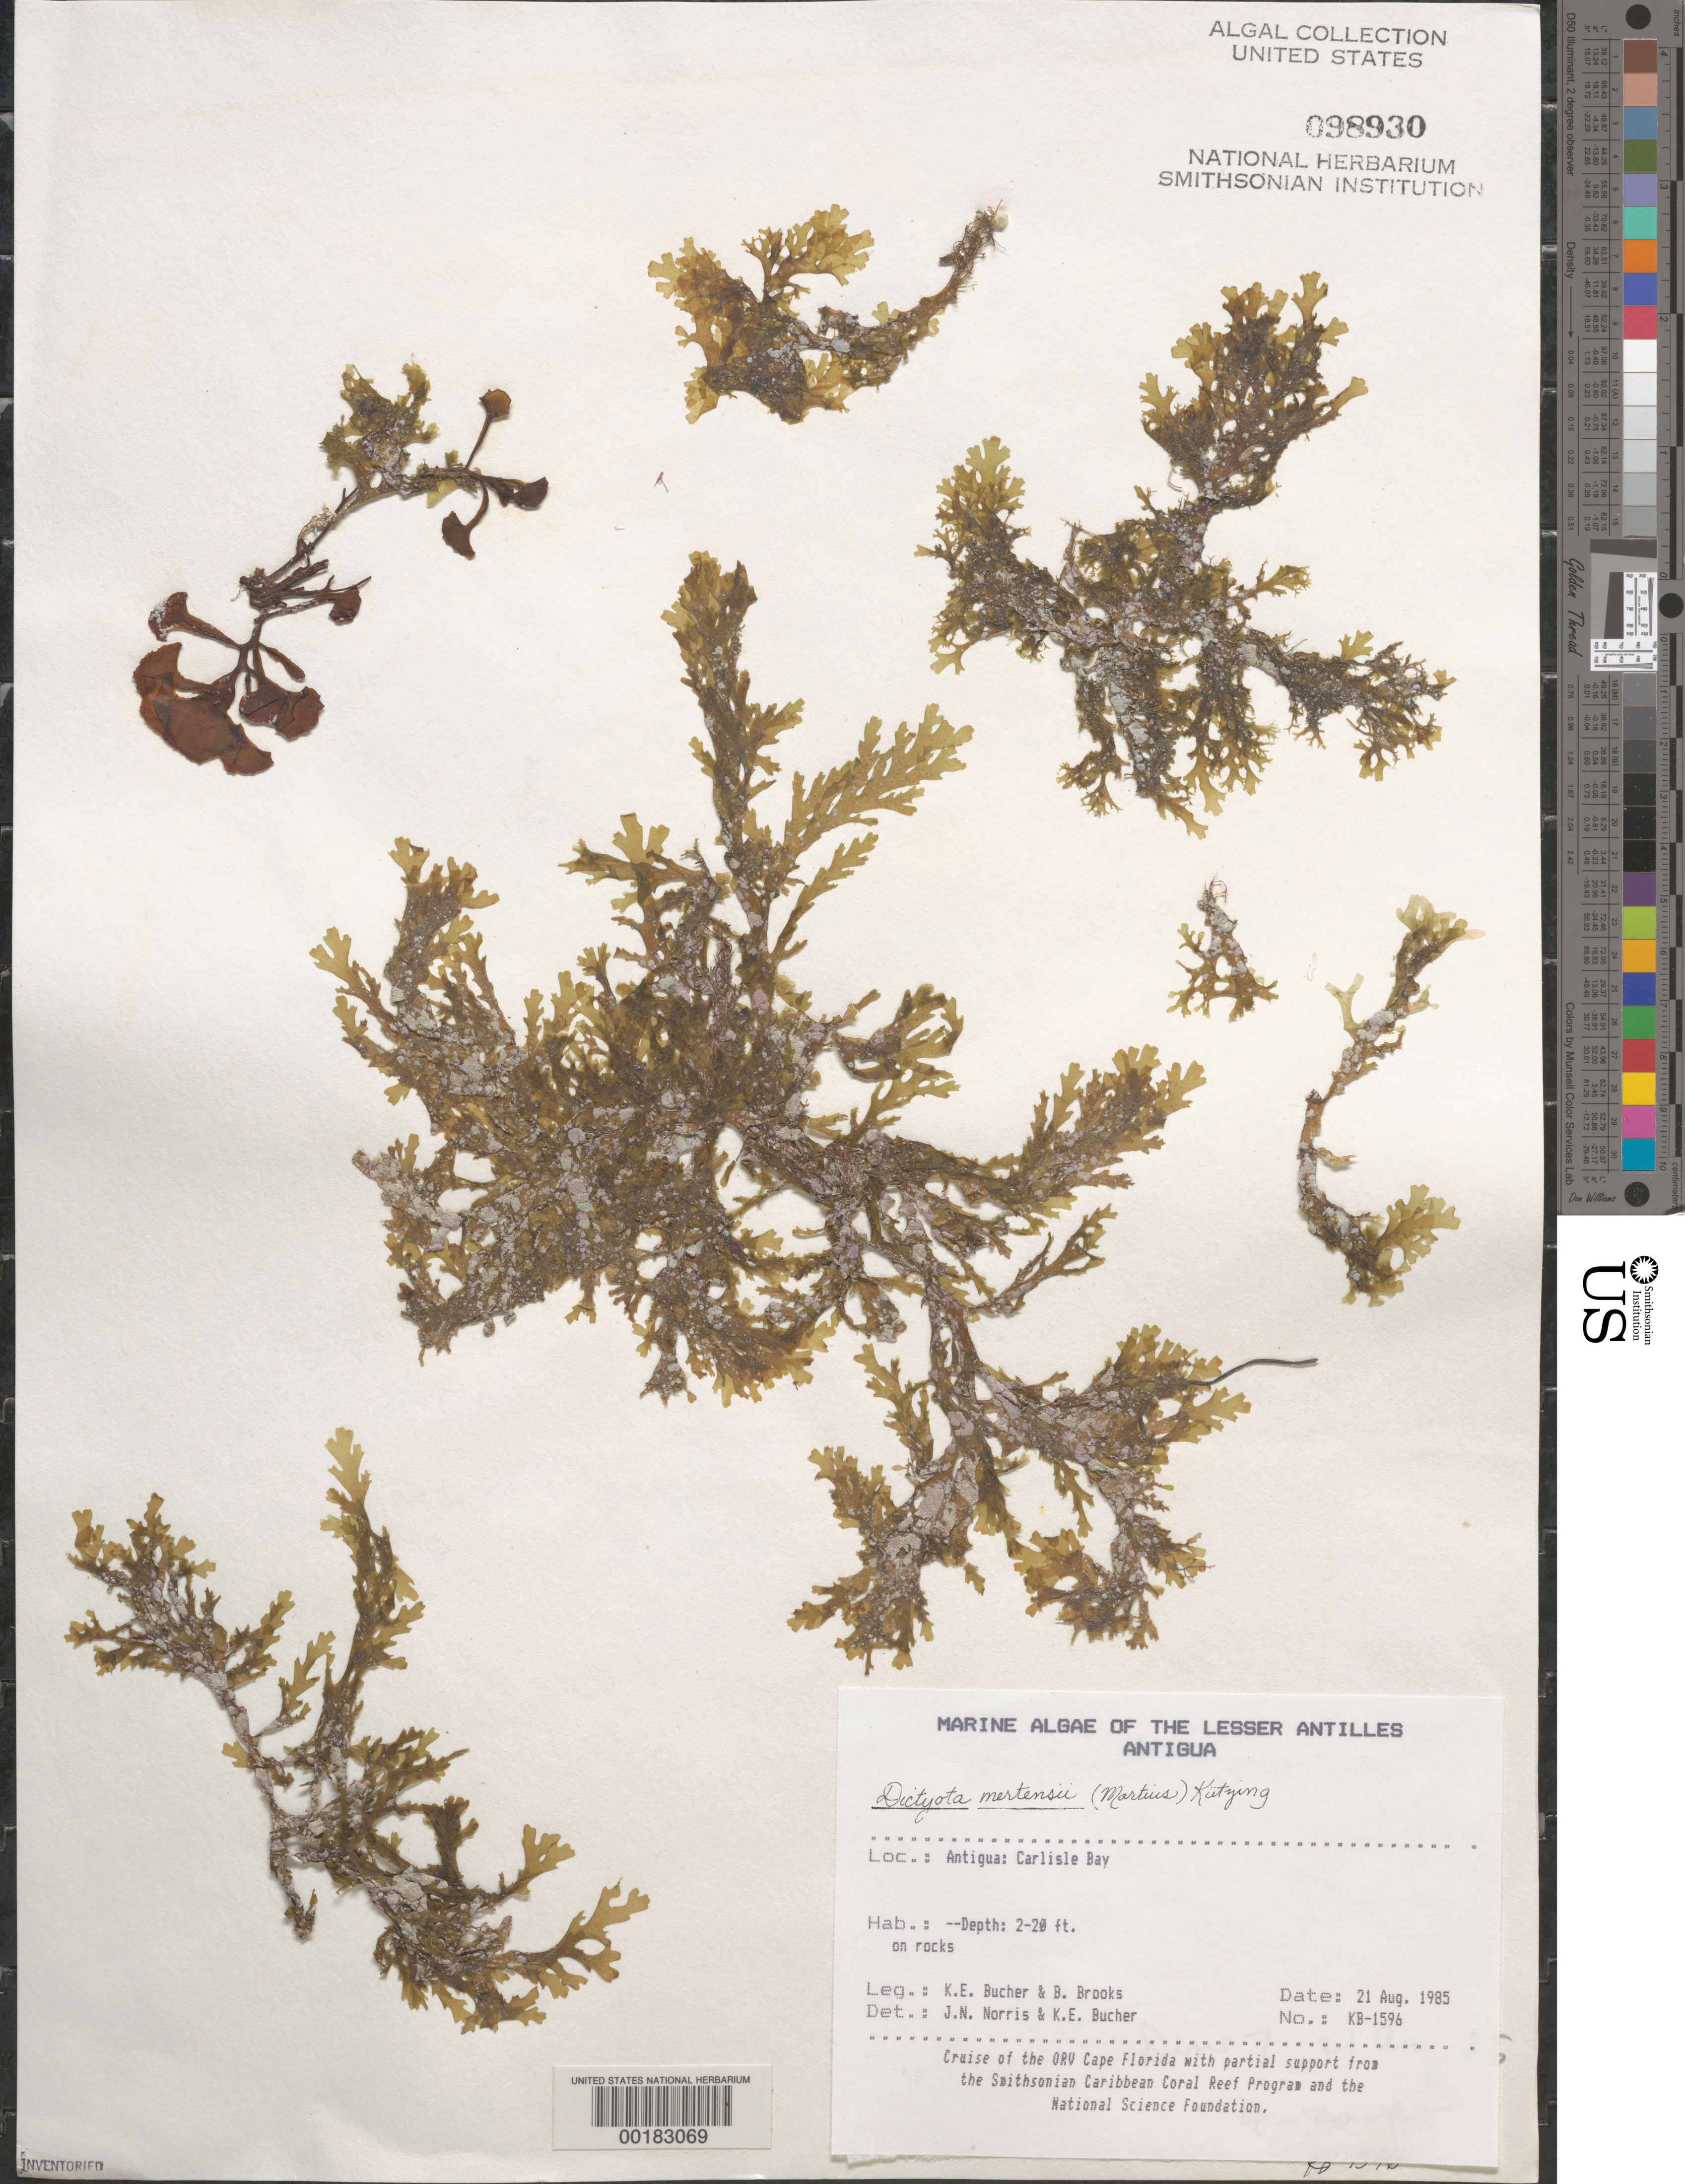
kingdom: Chromista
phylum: Ochrophyta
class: Phaeophyceae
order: Dictyotales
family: Dictyotaceae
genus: Dictyota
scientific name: Dictyota mertensii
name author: (C. Mart.) Kütz.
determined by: Norris, J. N.; Bucher, K. E.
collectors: K. E. Bucher & B. Brooks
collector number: KB-1596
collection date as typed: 21 Aug 1985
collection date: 1985-08-21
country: Antigua and Barbuda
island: Antigua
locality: Carlisle Bay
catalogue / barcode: US 98930